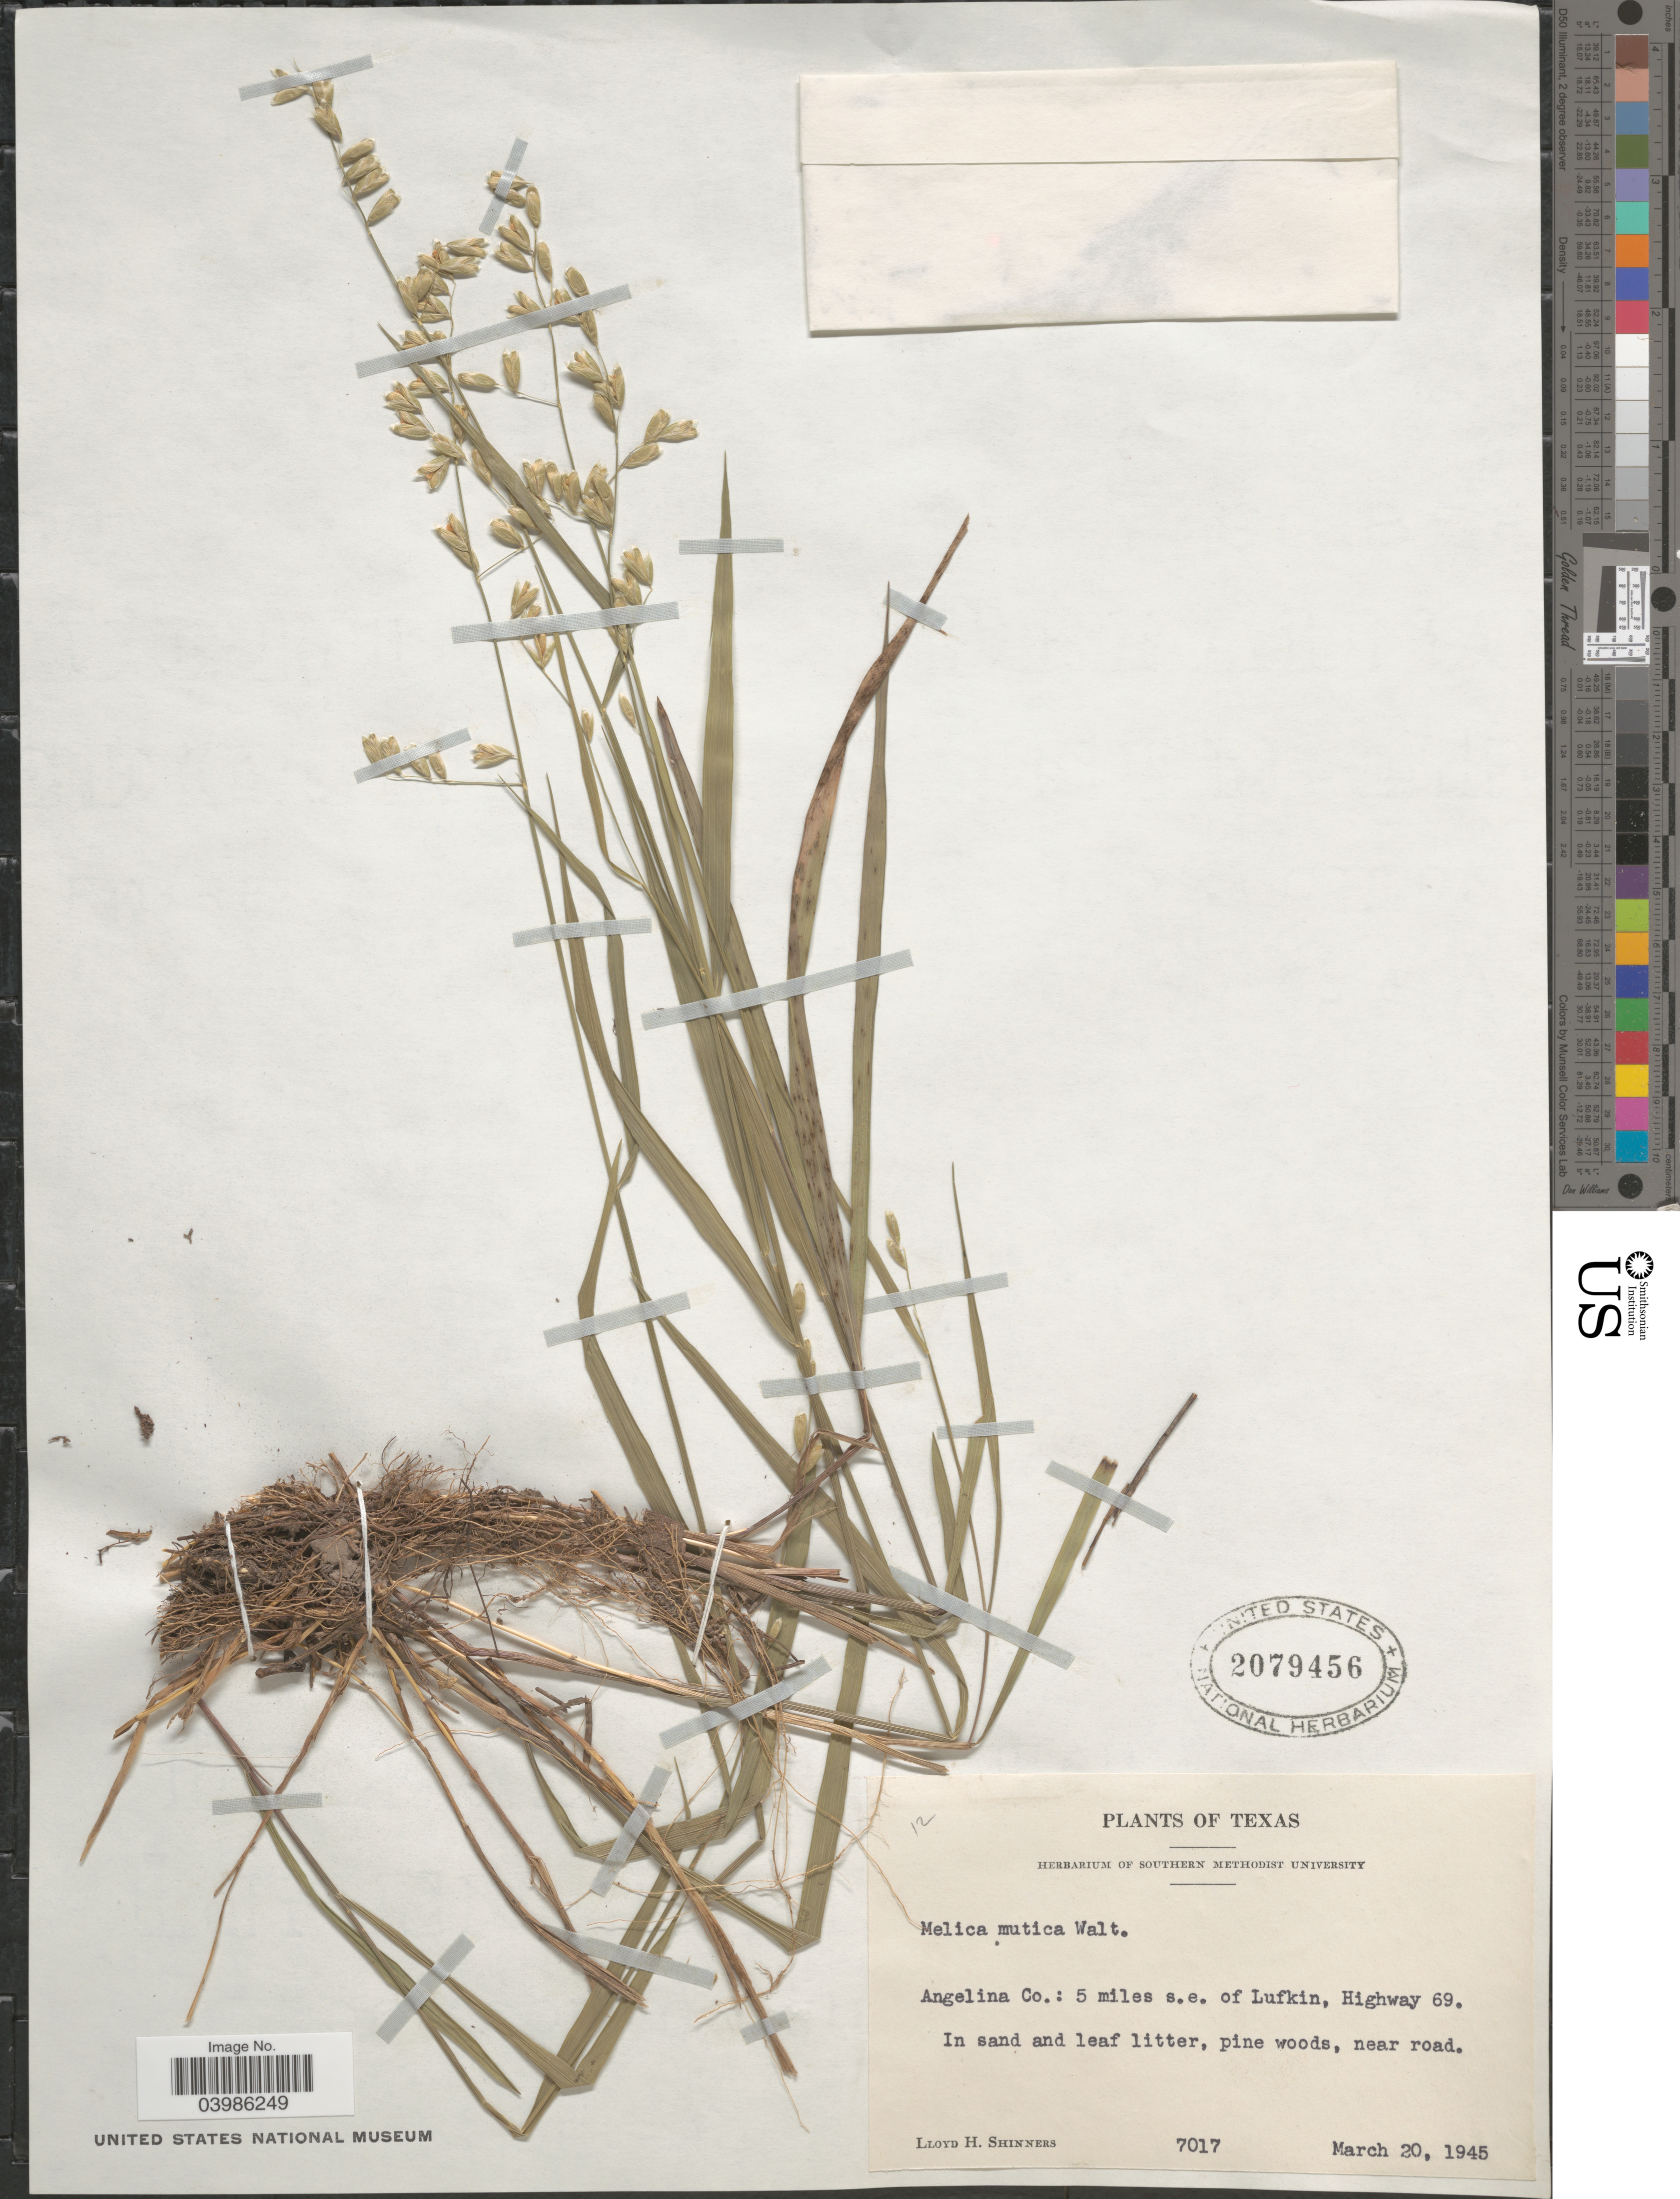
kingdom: Plantae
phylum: Tracheophyta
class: Liliopsida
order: Poales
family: Poaceae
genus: Melica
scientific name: Melica mutica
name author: Walter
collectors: L. H. Shinners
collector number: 7017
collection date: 1945-03-20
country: United States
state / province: Texas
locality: Angelina Co.: 5 miles s.e. of Lufkin, Highway 69.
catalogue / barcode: US 2079456